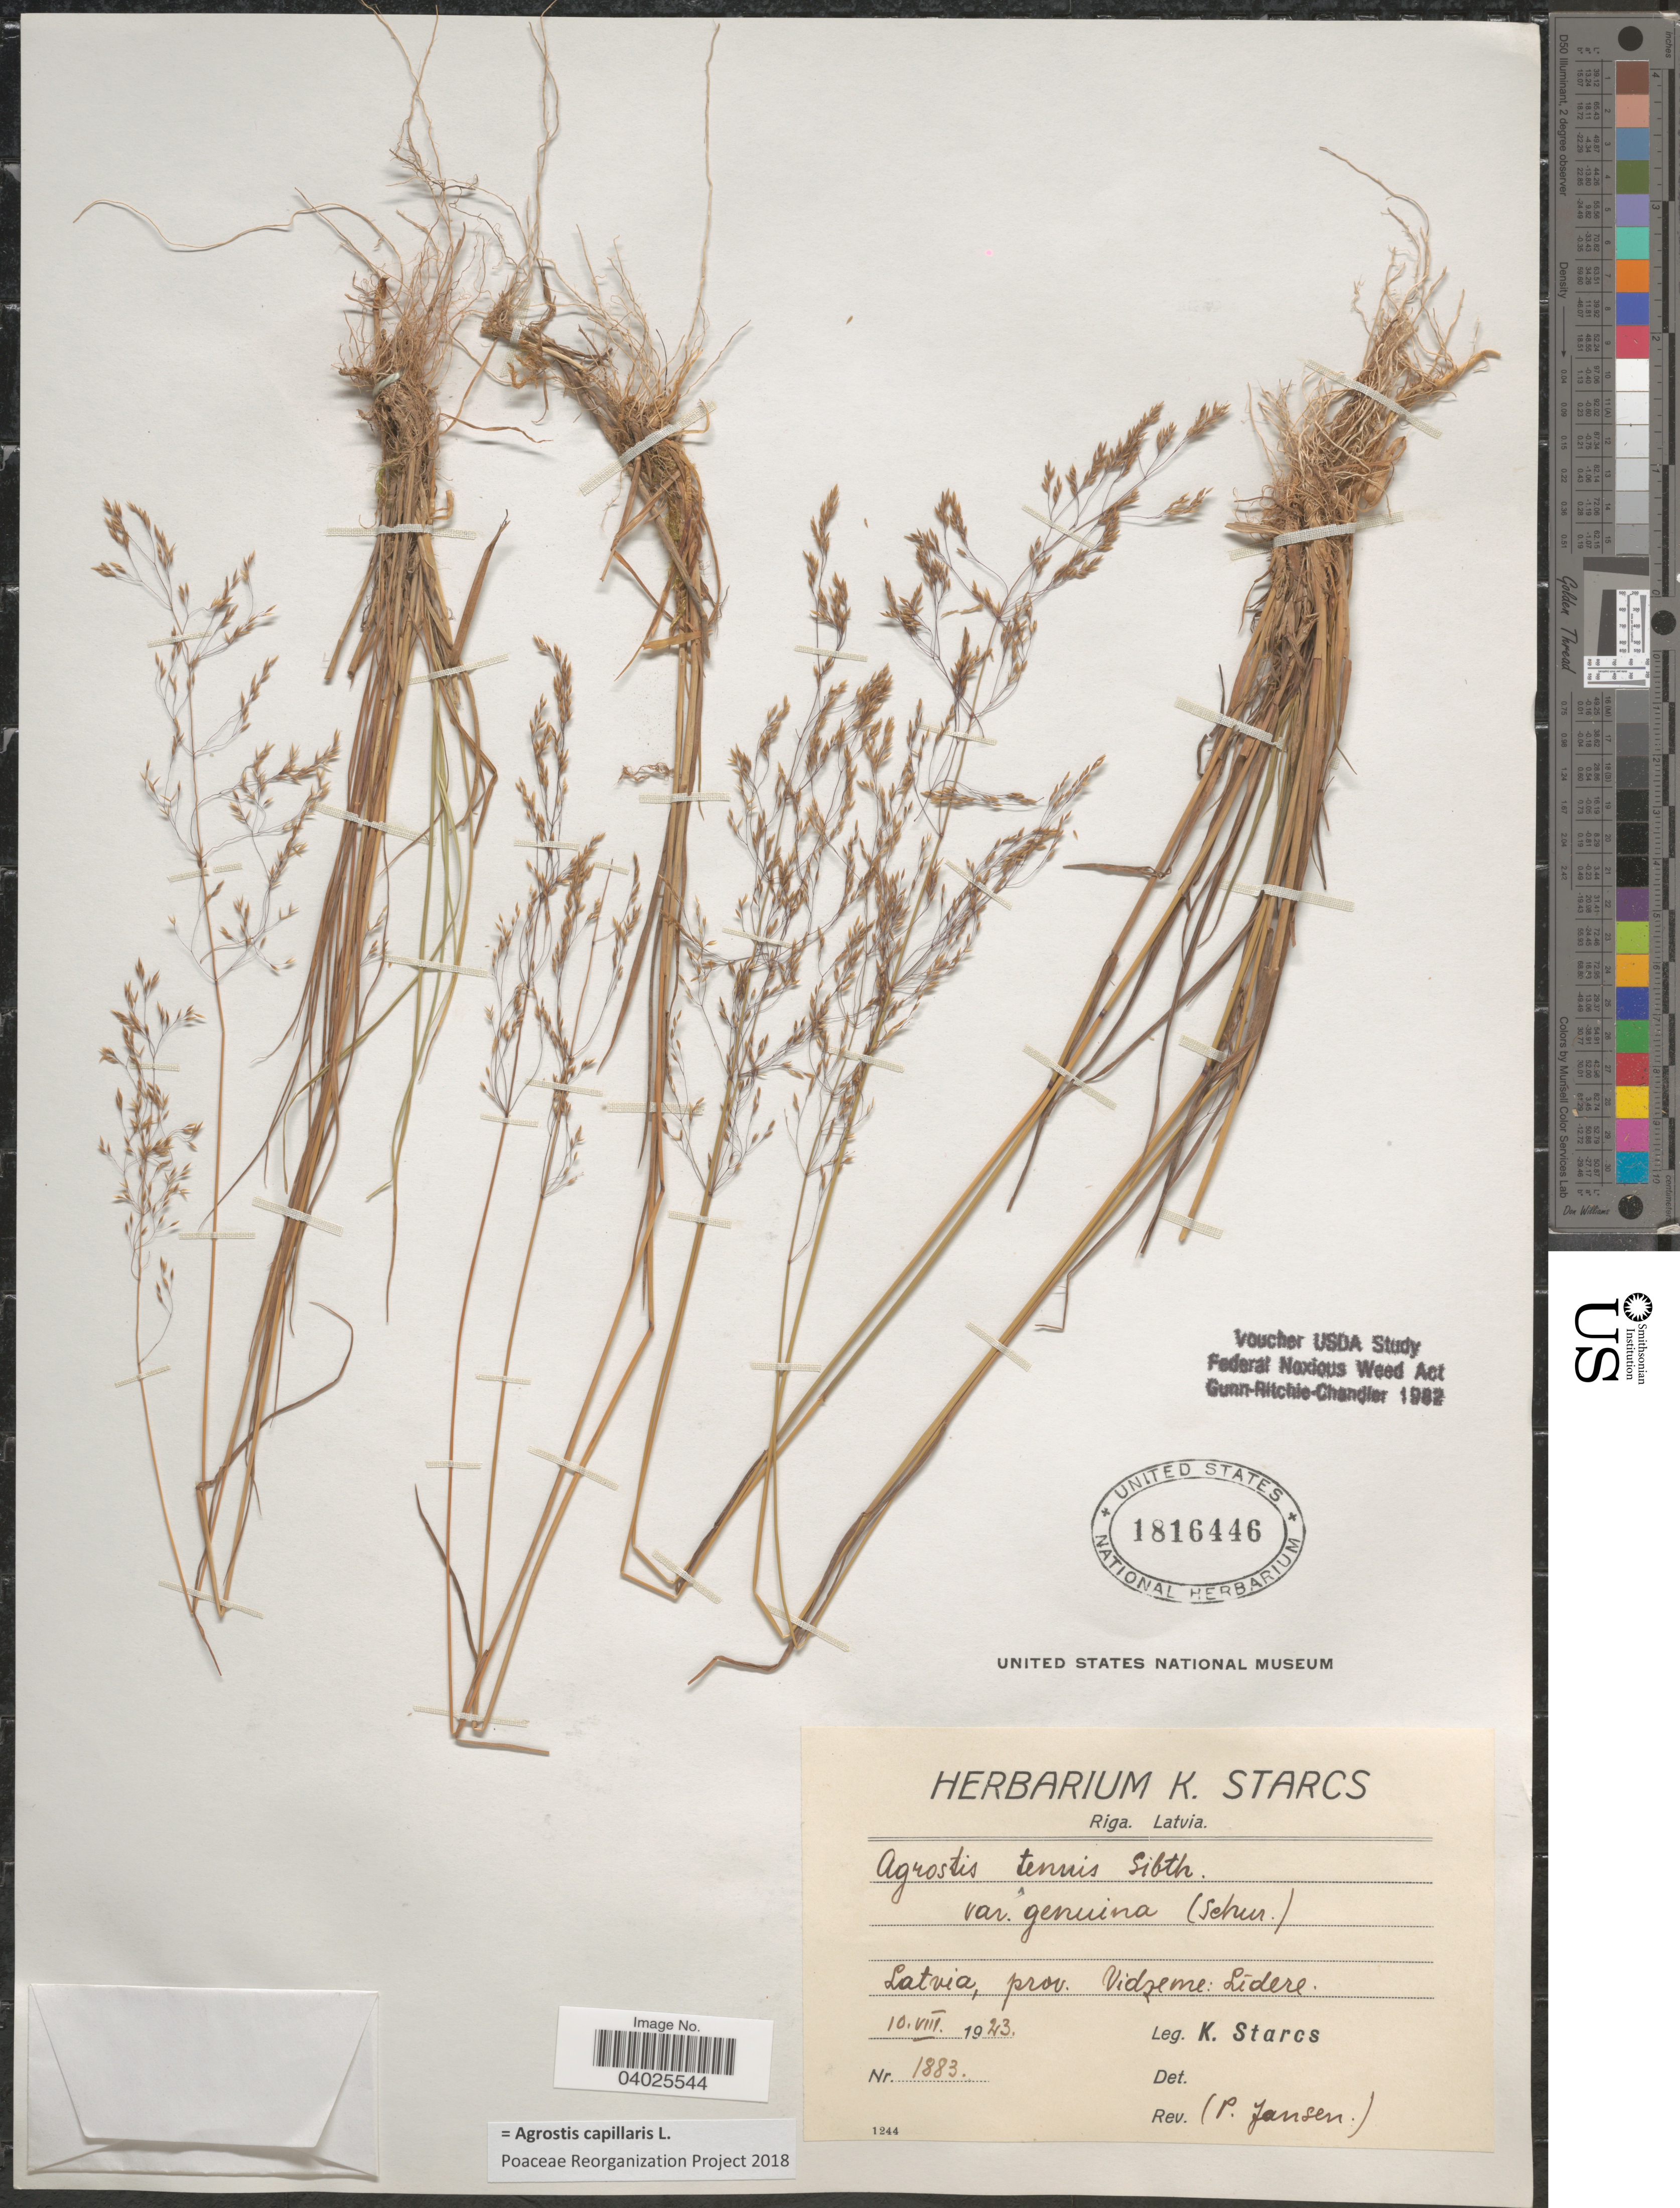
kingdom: Plantae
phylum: Tracheophyta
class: Liliopsida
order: Poales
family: Poaceae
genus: Agrostis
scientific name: Agrostis capillaris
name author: L.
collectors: K. Starcs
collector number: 1883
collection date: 1943-08-10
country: Latvia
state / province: Riga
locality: Prov. Vidzeme: Lidere.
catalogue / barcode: US 1816446